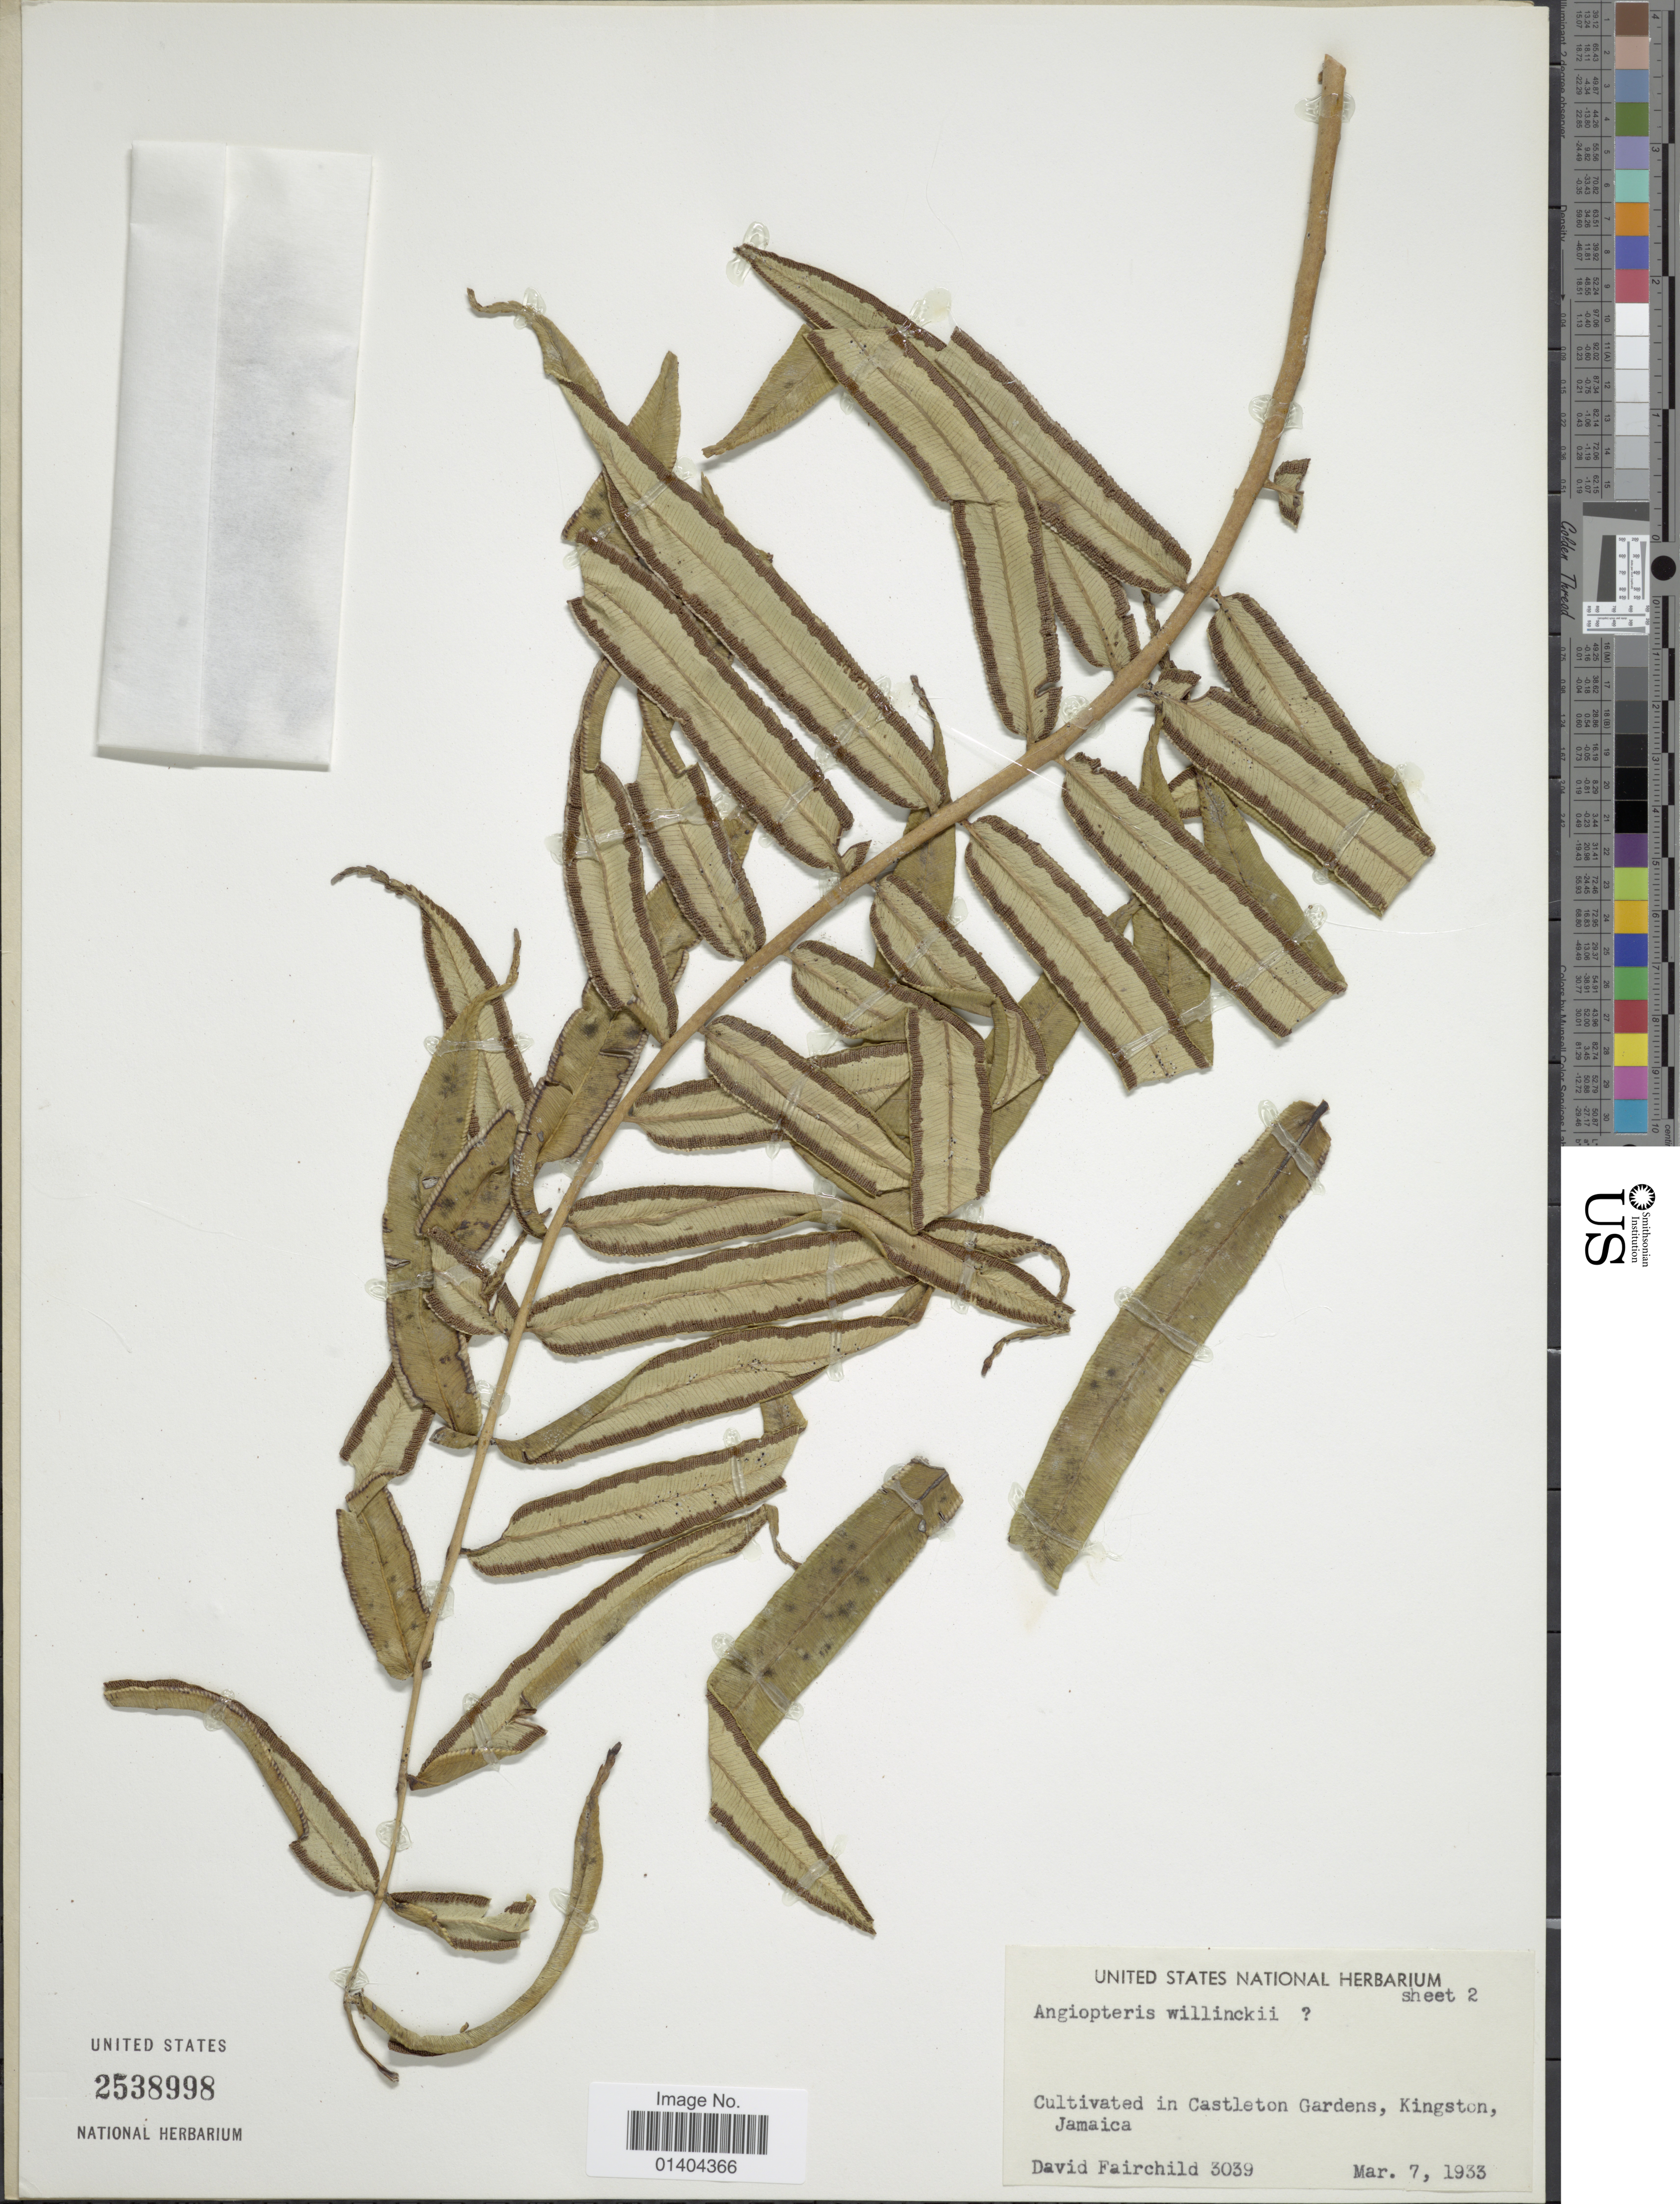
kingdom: Plantae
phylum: Tracheophyta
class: Polypodiopsida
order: Marattiales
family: Marattiaceae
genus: Angiopteris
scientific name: Angiopteris willinkii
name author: Miq. ex de Vriese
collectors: D. Fairchild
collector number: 3039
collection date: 1933-03-07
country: Jamaica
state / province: Kingston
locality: Castleton Gardens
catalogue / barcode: US 2538998